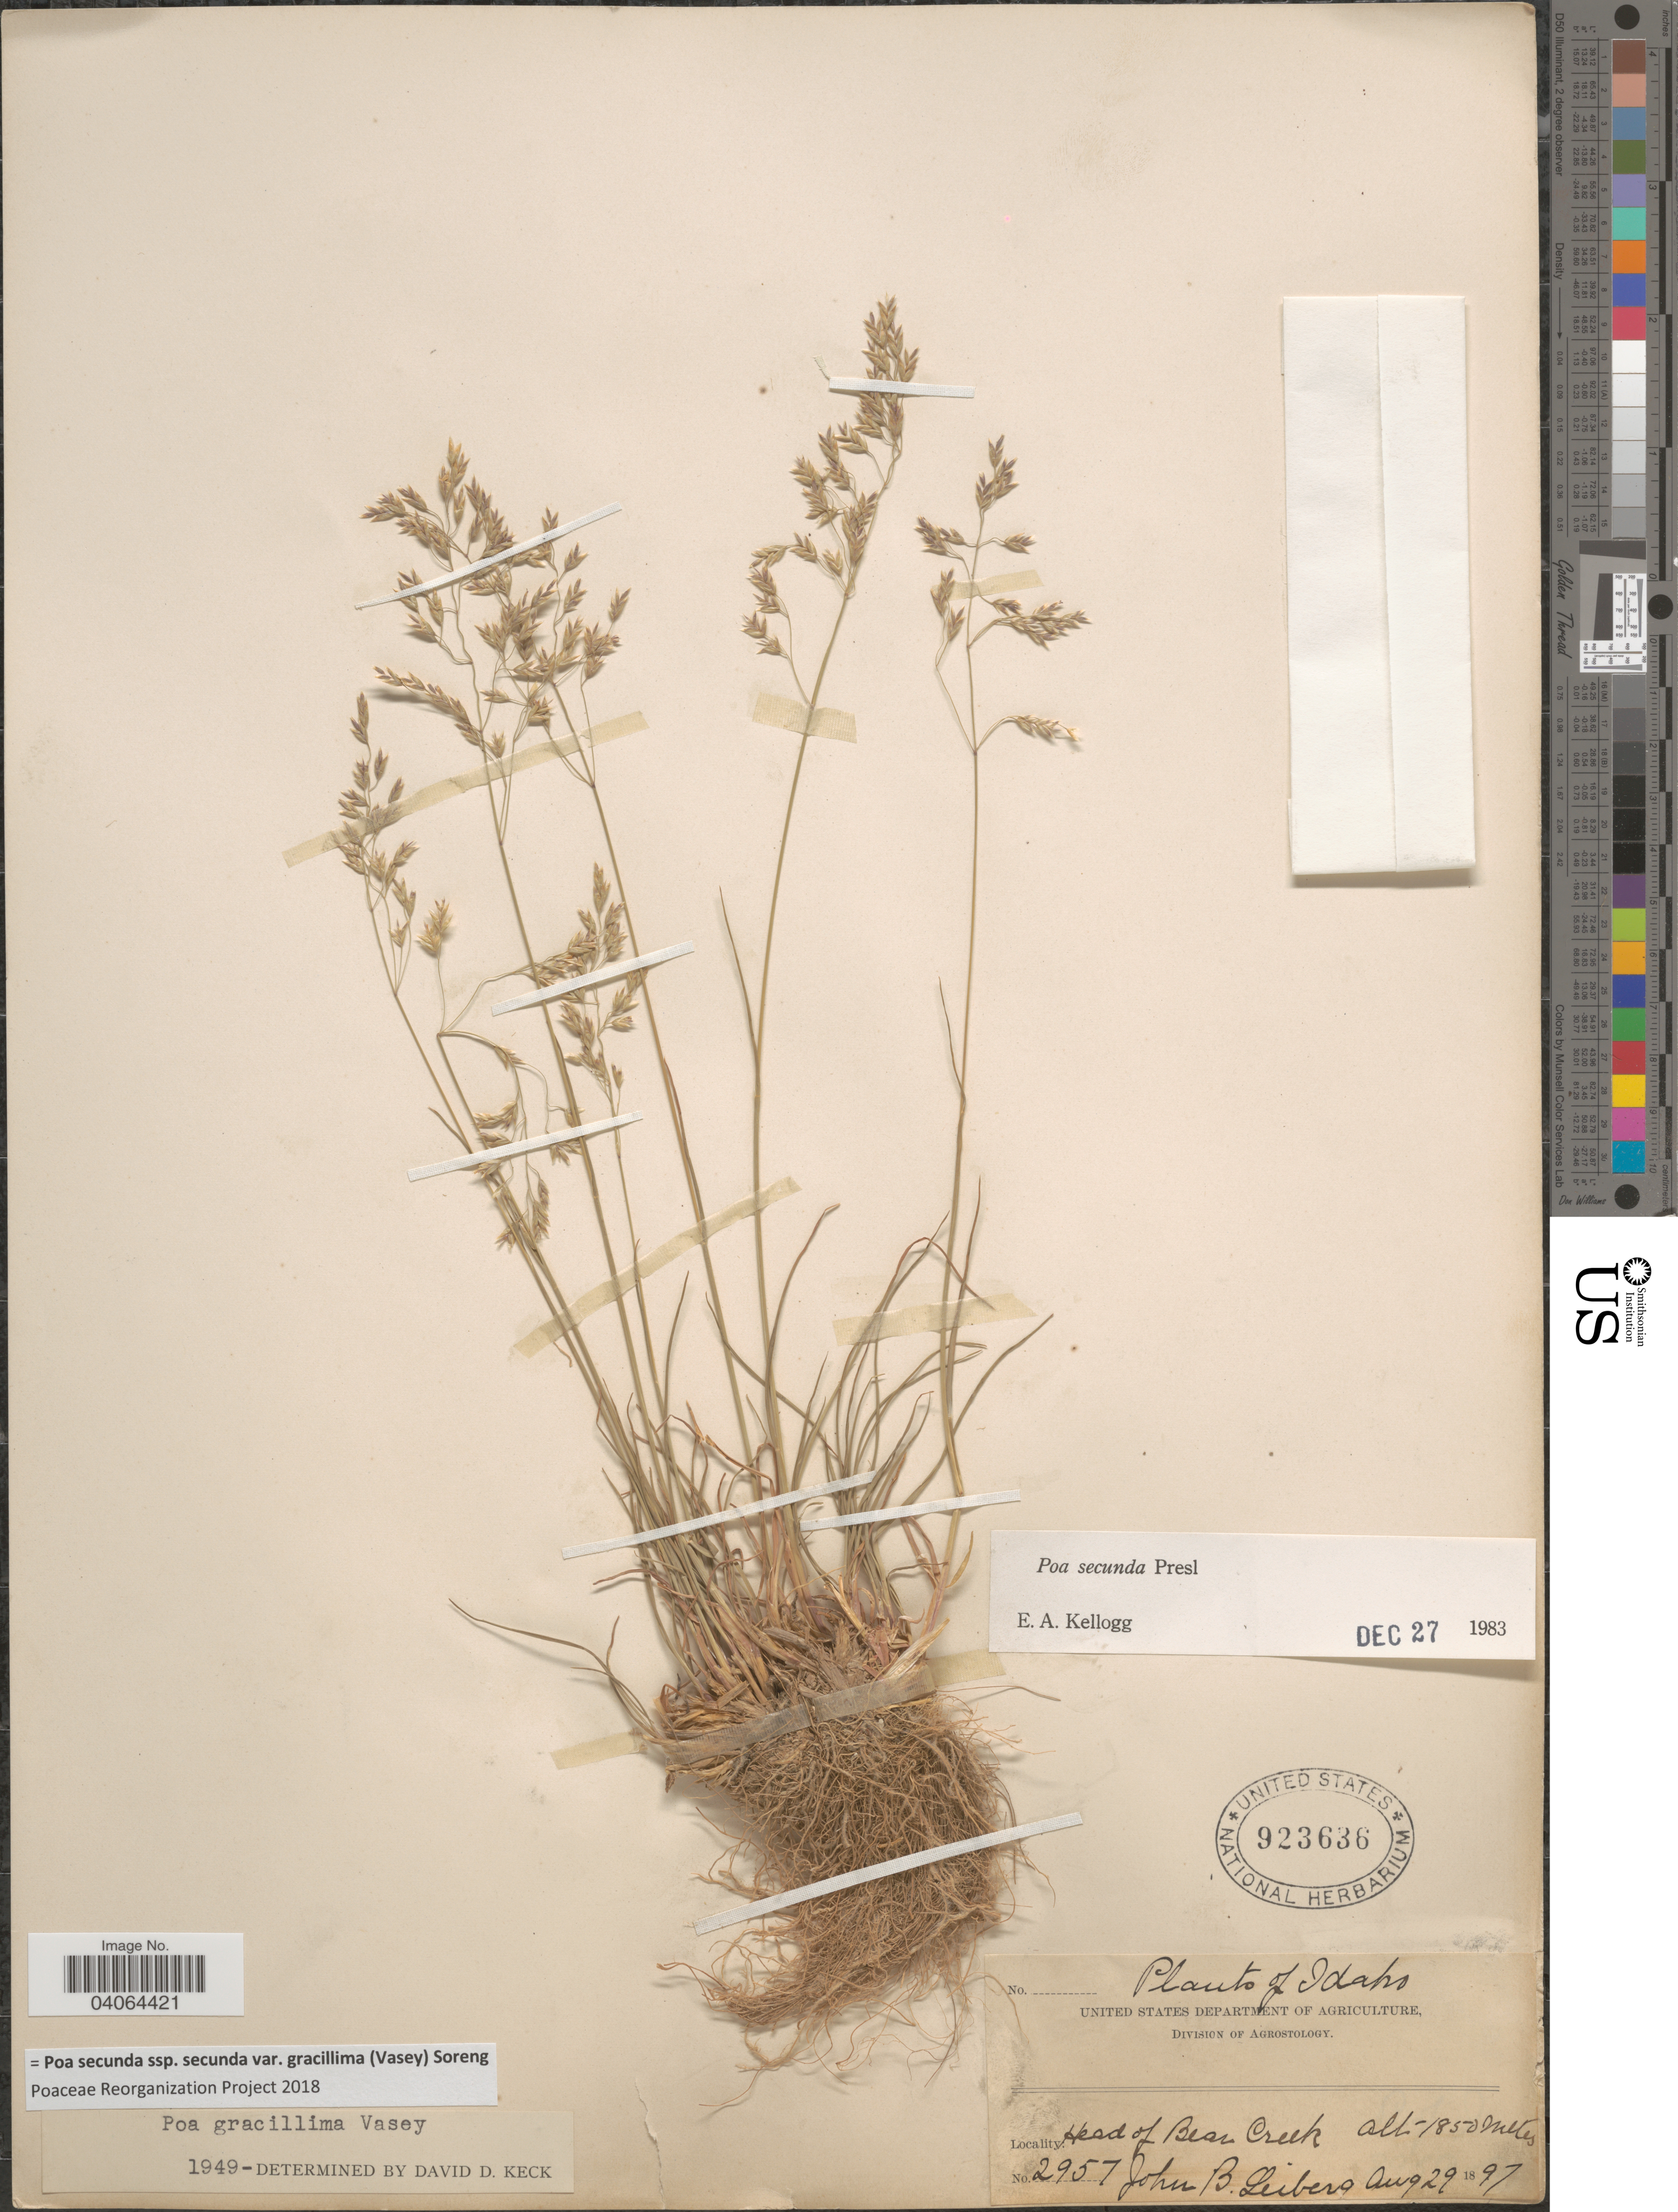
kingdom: Plantae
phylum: Tracheophyta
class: Liliopsida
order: Poales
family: Poaceae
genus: Poa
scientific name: Poa secunda subsp. secunda var. gracillima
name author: (Vasey) Soreng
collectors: J. B. Leiberg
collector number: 2957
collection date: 1897-08-29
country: United States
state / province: Idaho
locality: Head of Bear Creek.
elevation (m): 1850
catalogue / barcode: US 923636